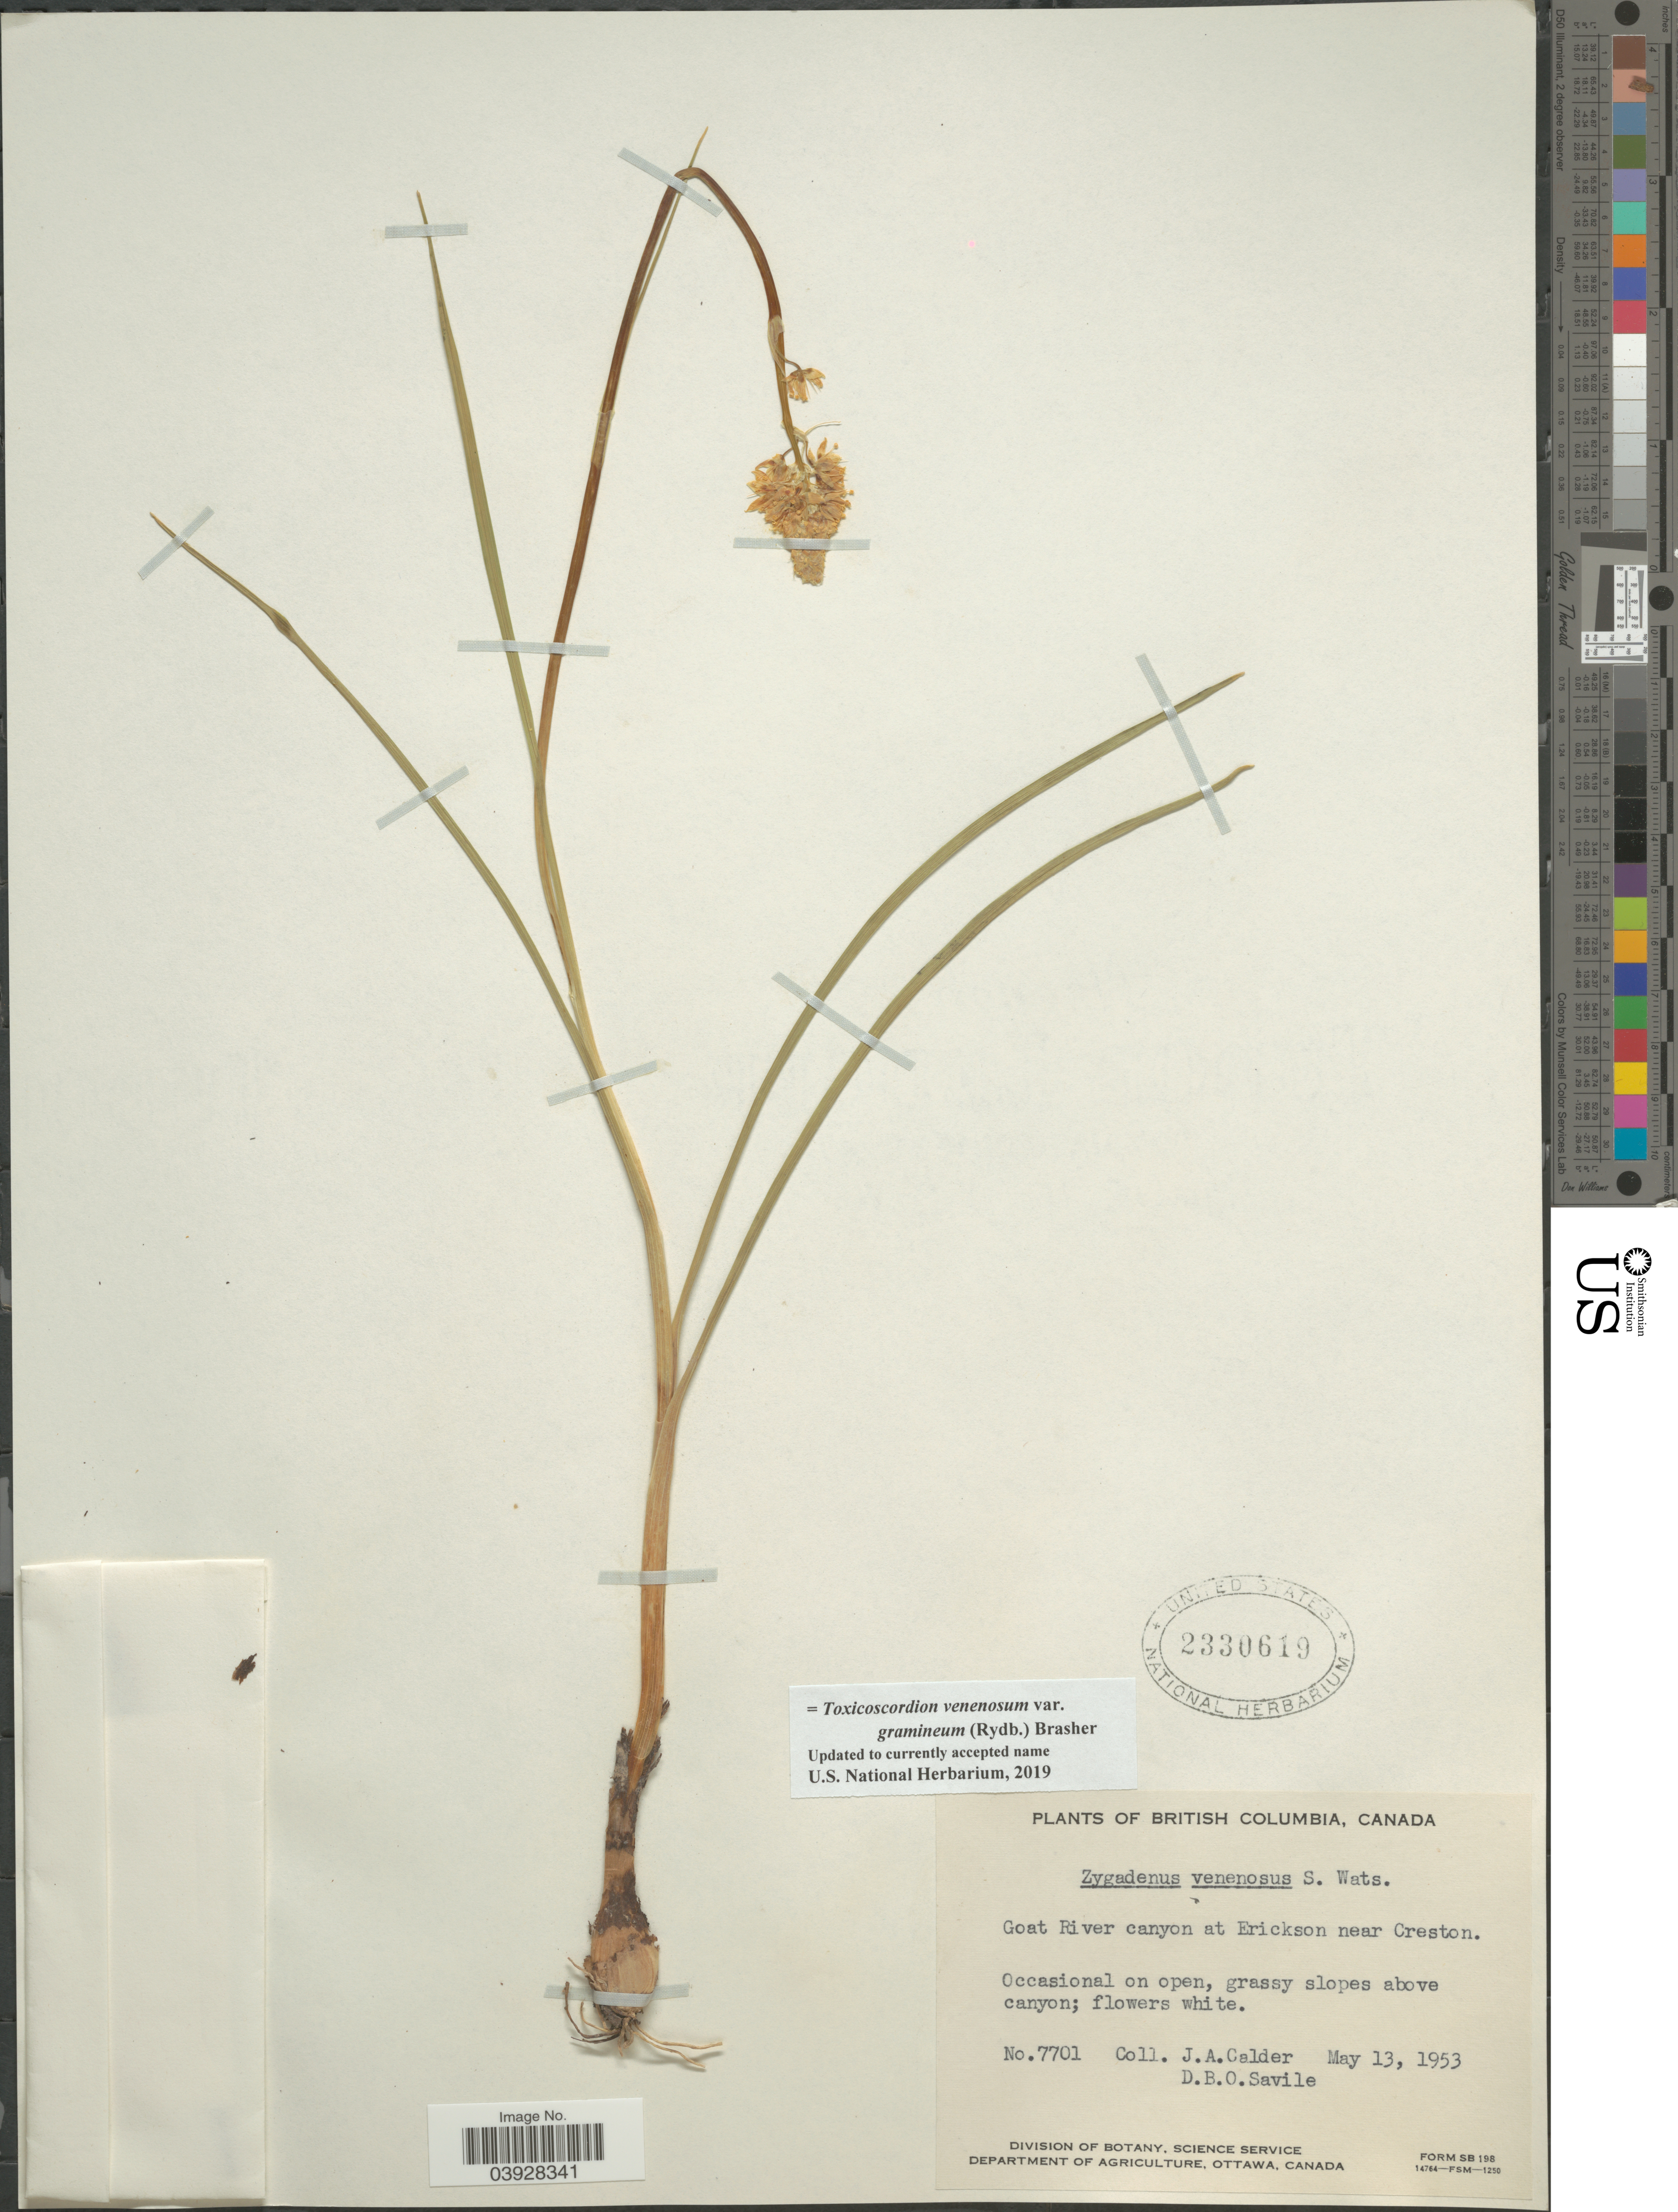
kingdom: Plantae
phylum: Tracheophyta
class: Liliopsida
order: Liliales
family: Melanthiaceae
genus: Toxicoscordion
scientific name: Toxicoscordion venenosum var. gramineum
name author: (Rydb.) Brasher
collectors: J. A. Calder & D. Savile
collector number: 7701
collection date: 1953-05-13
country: Canada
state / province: British Columbia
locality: Goat River canyon at Erickson near Creston.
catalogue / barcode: US 2330619